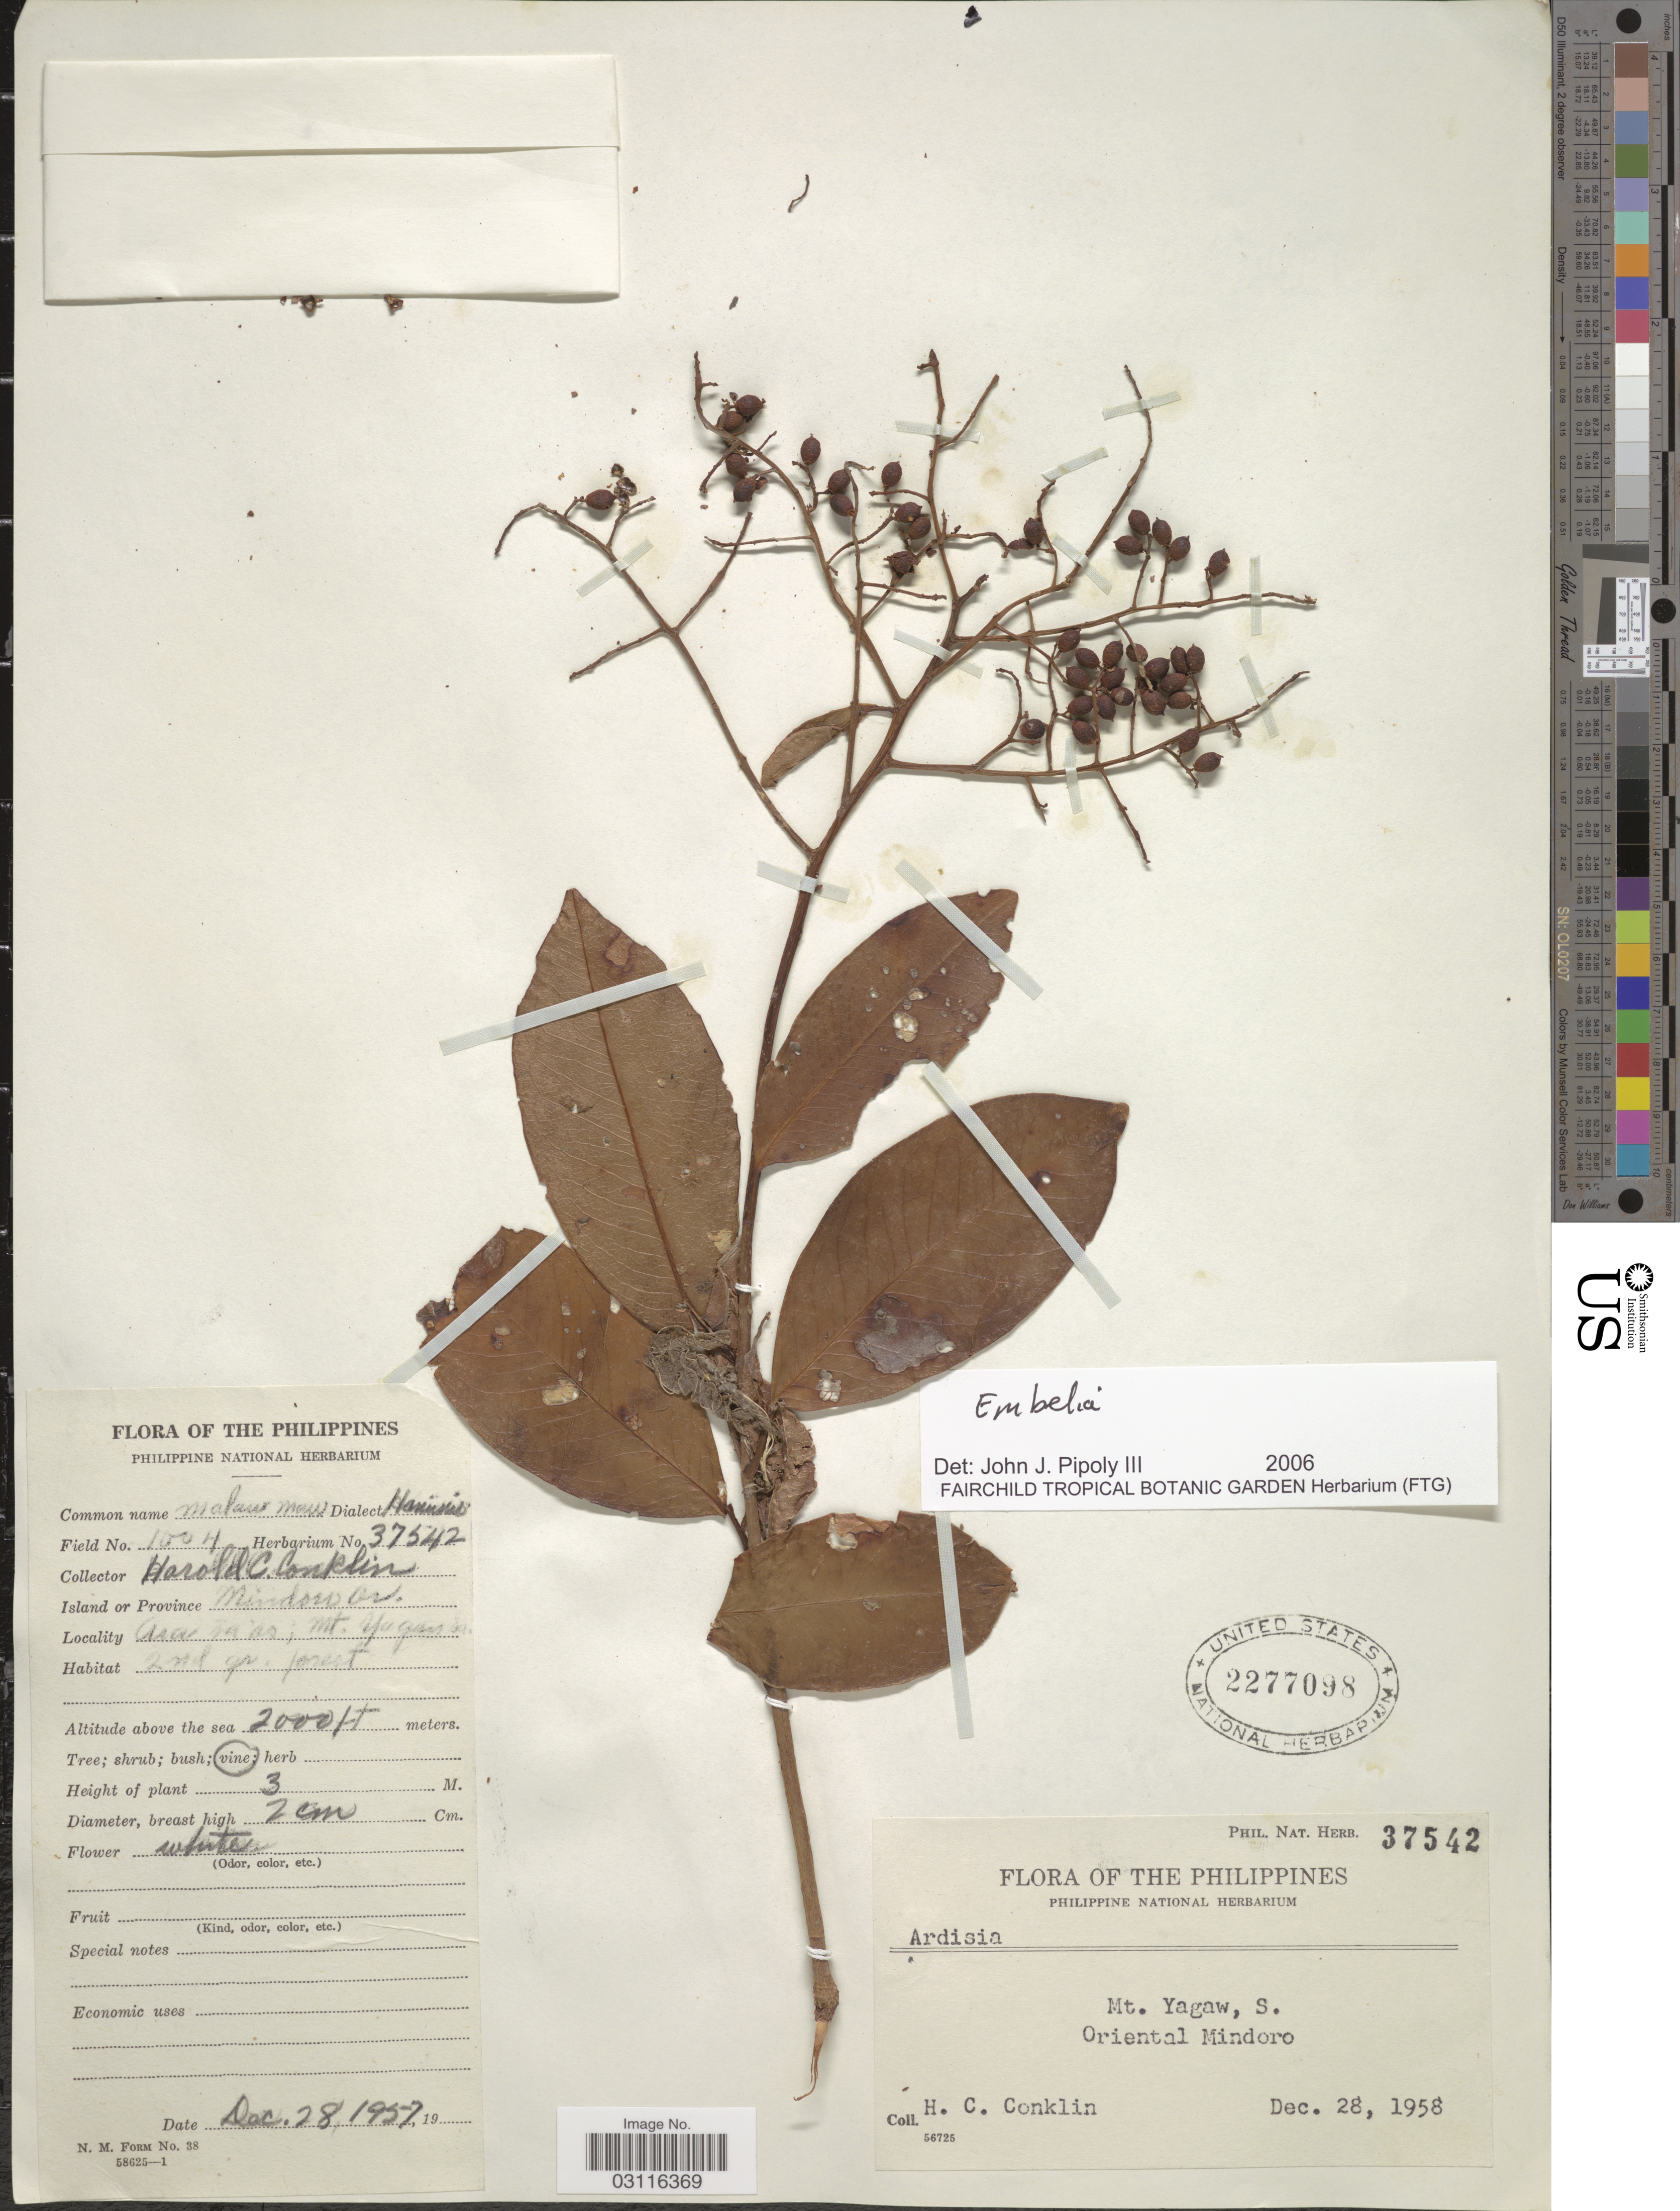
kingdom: Plantae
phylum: Tracheophyta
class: Magnoliopsida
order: Ericales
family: Primulaceae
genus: Embelia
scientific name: Embelia sp.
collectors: H. Conklin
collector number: Phil. Nat. Herb. 37542/ 1004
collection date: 1958-12-28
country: Philippines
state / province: Mimaropa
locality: Mt. Yagaw, S. Oriental Mindoro. Near Zaas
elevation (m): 610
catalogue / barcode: US 2277098